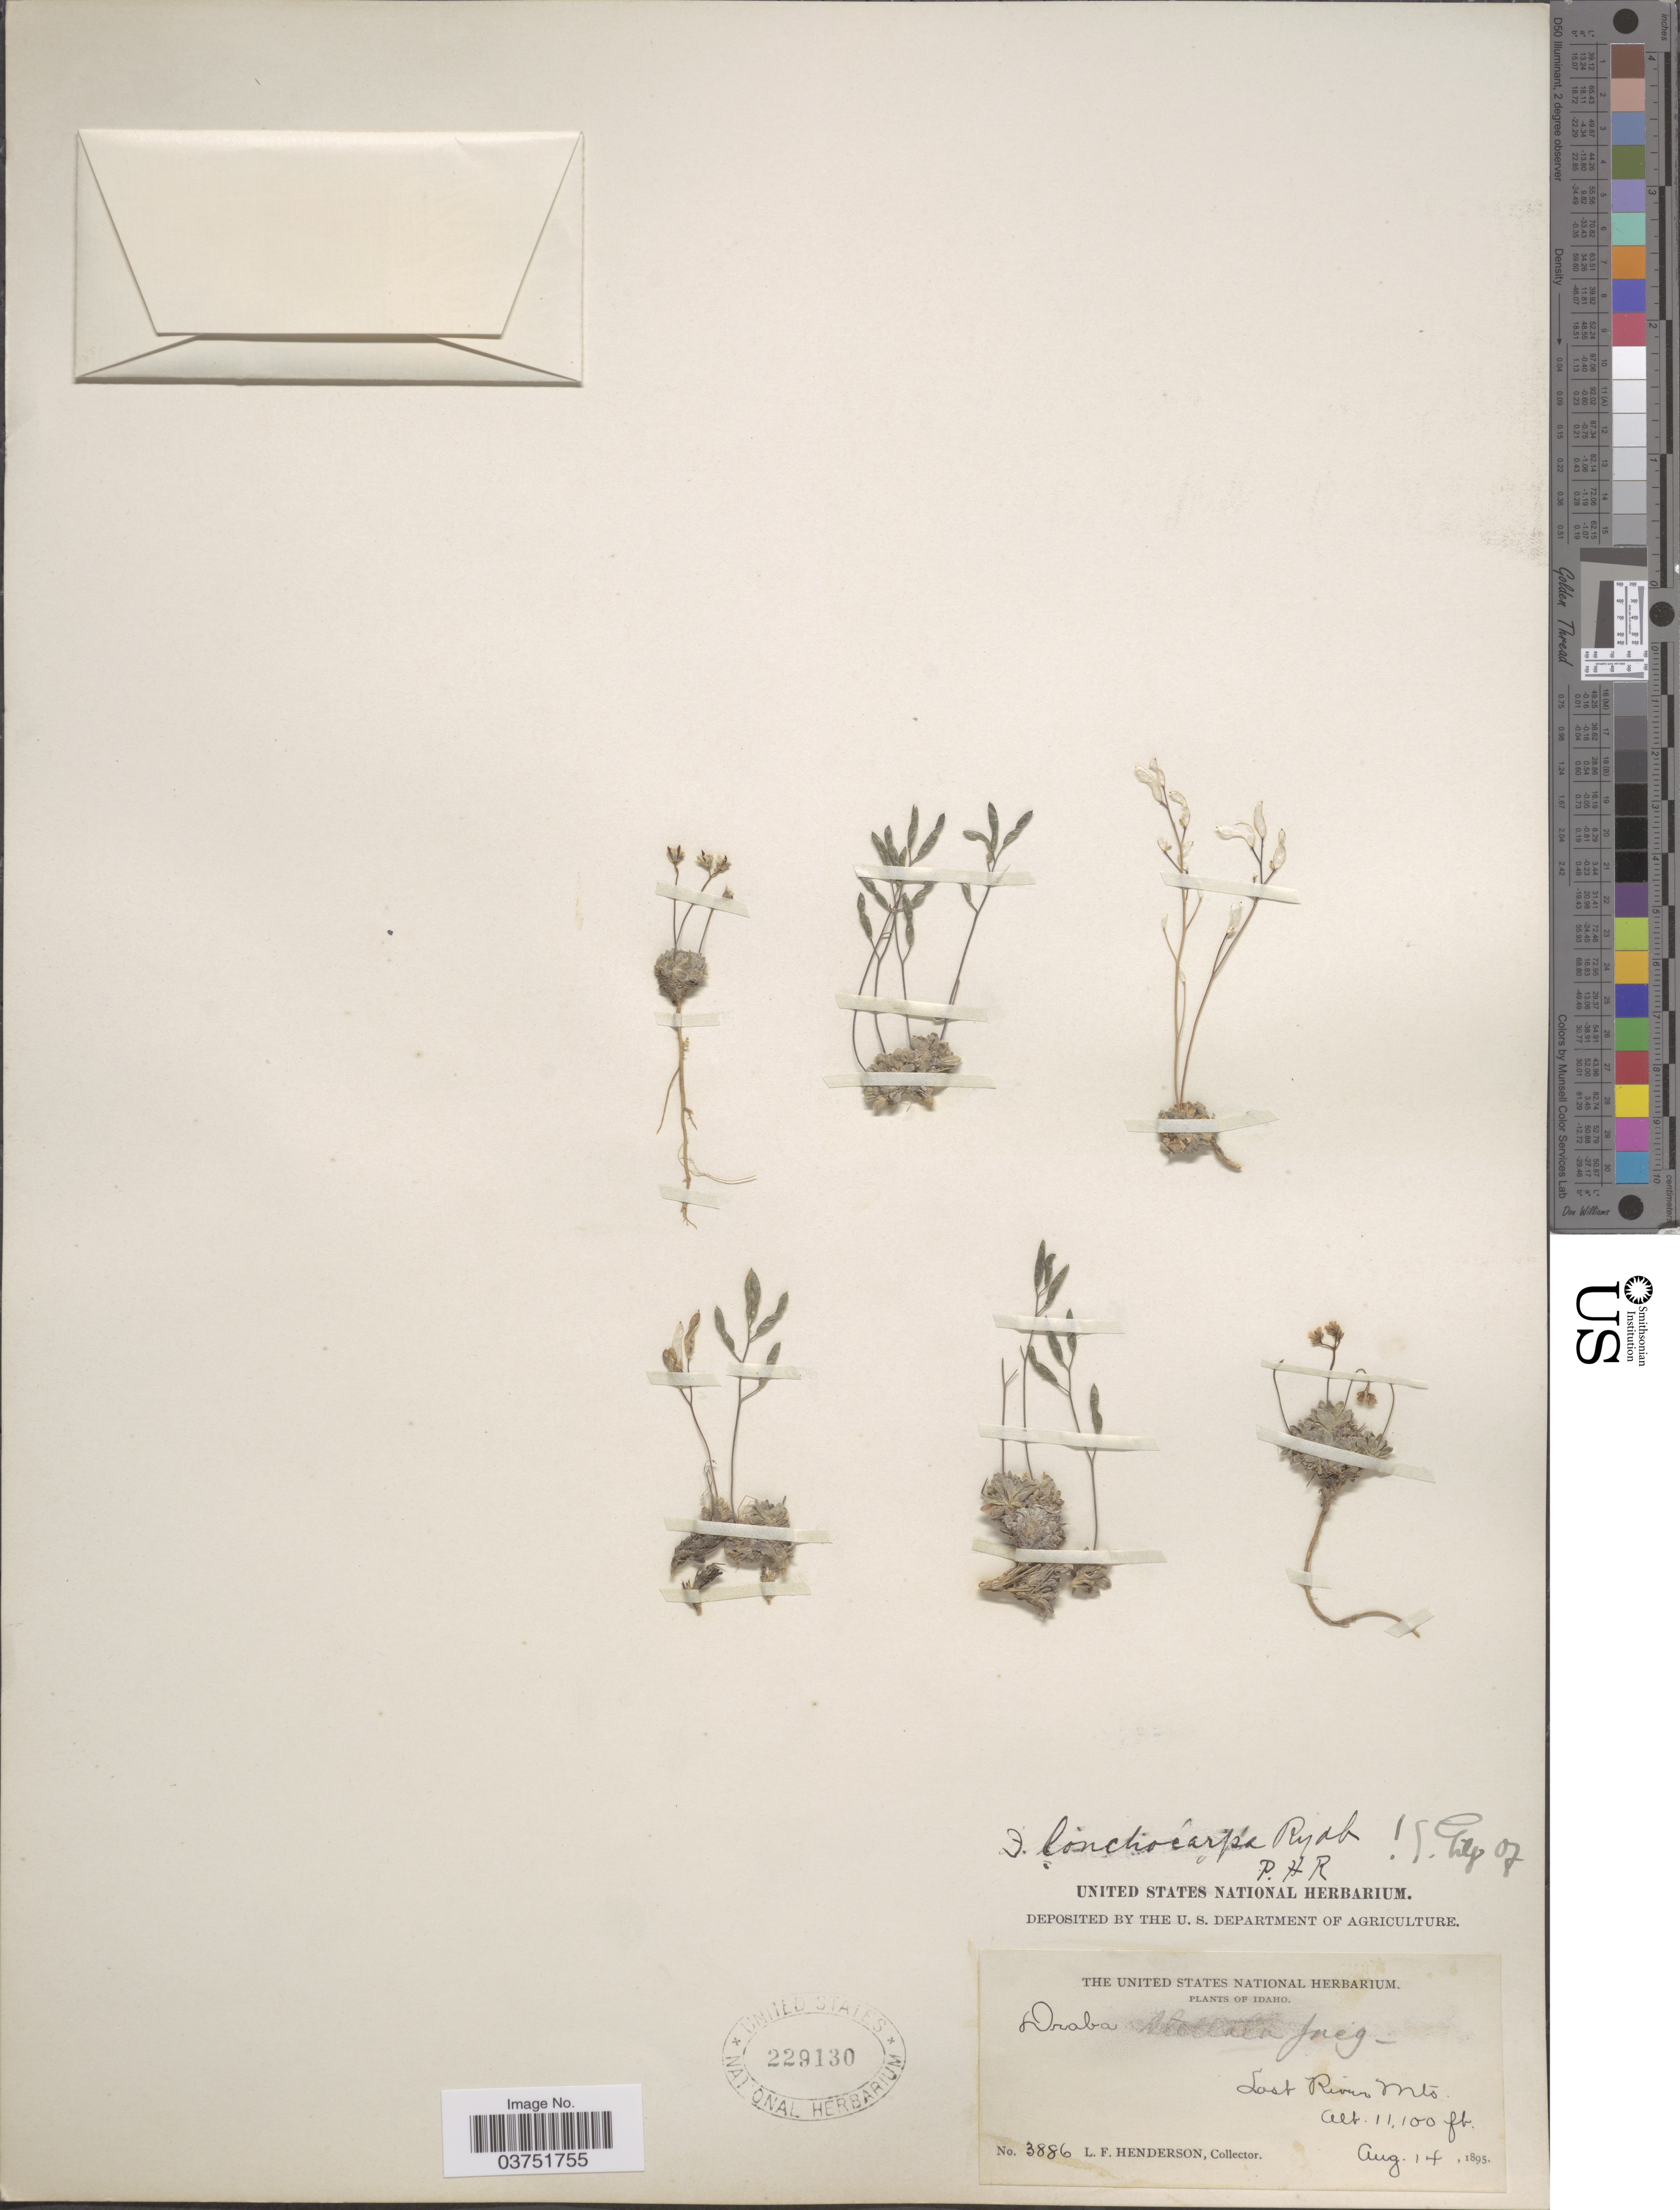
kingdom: Plantae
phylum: Tracheophyta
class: Magnoliopsida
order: Brassicales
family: Brassicaceae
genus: Draba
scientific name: Draba lonchocarpa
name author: Rydb.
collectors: L. Henderson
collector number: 3886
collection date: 1895-08-14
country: United States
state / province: Idaho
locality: Last Rivers Mts.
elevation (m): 3383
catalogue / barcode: US 229130